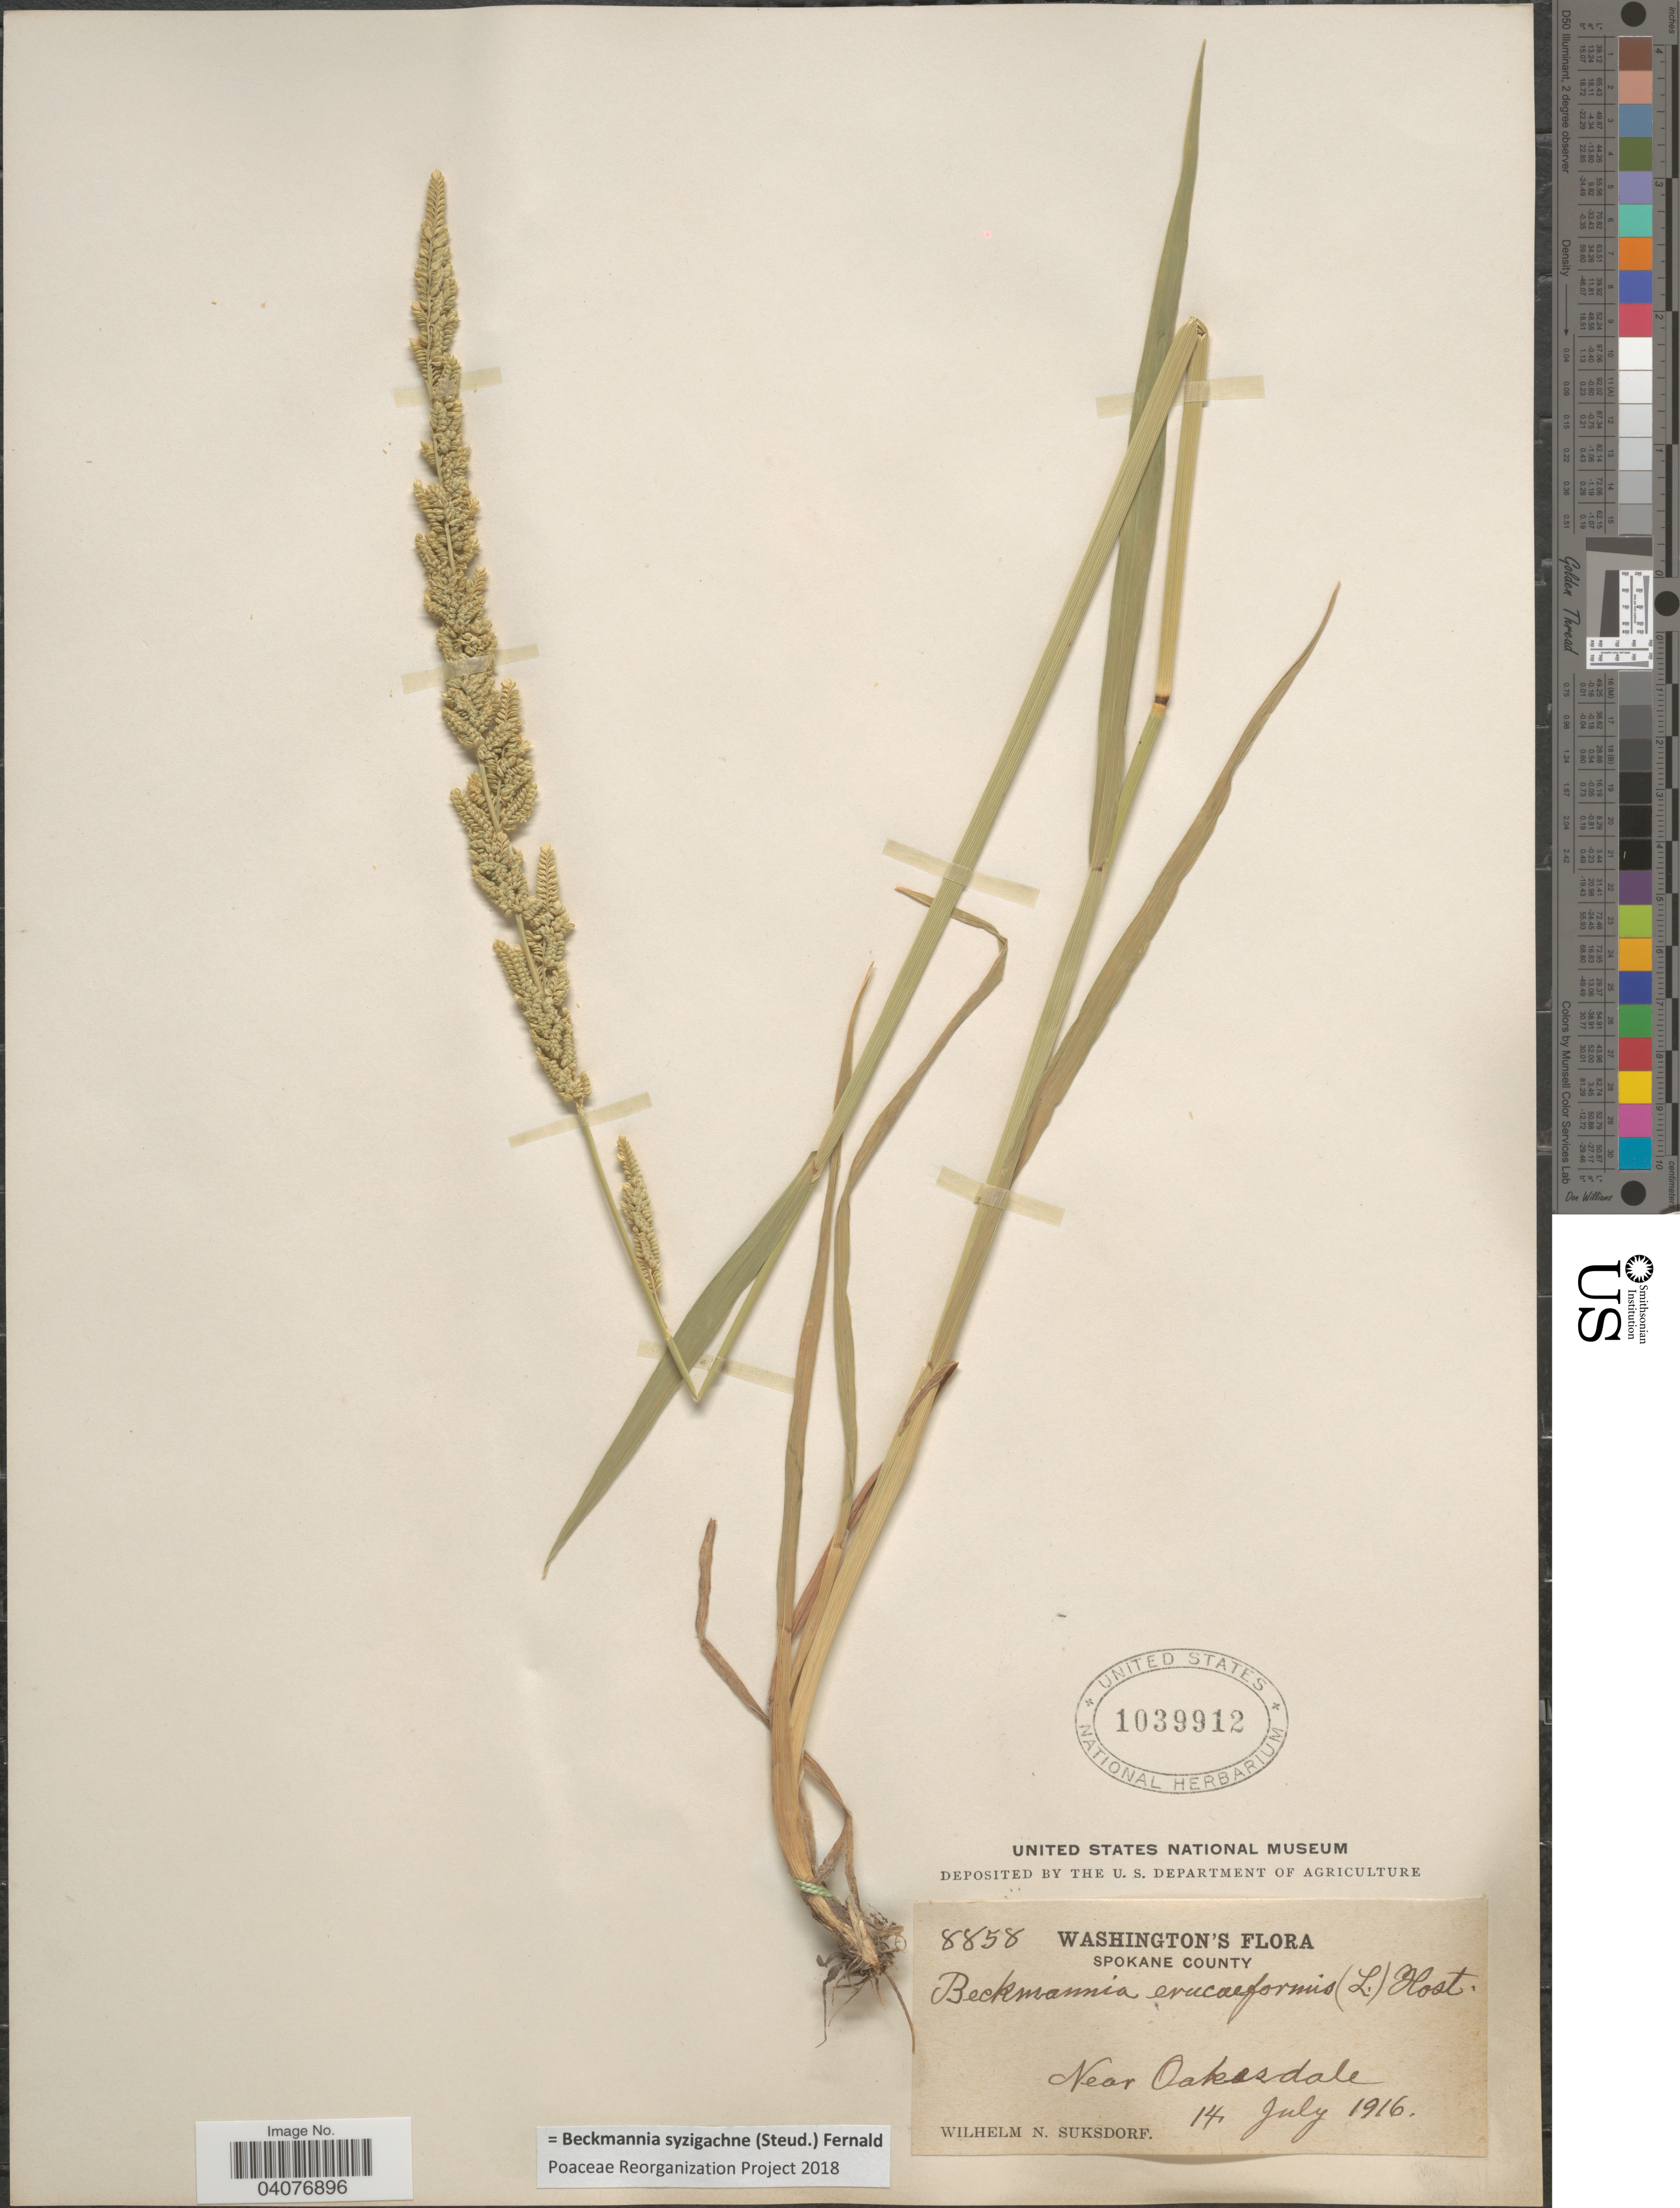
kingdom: Plantae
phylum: Tracheophyta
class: Liliopsida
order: Poales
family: Poaceae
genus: Beckmannia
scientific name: Beckmannia syzigachne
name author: (Steud.) Fernald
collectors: W. N. Suksdorf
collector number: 8858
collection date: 1916-07-14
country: United States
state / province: Washington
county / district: Spokane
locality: Spokane. Near Oakesdale.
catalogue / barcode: US 1039912